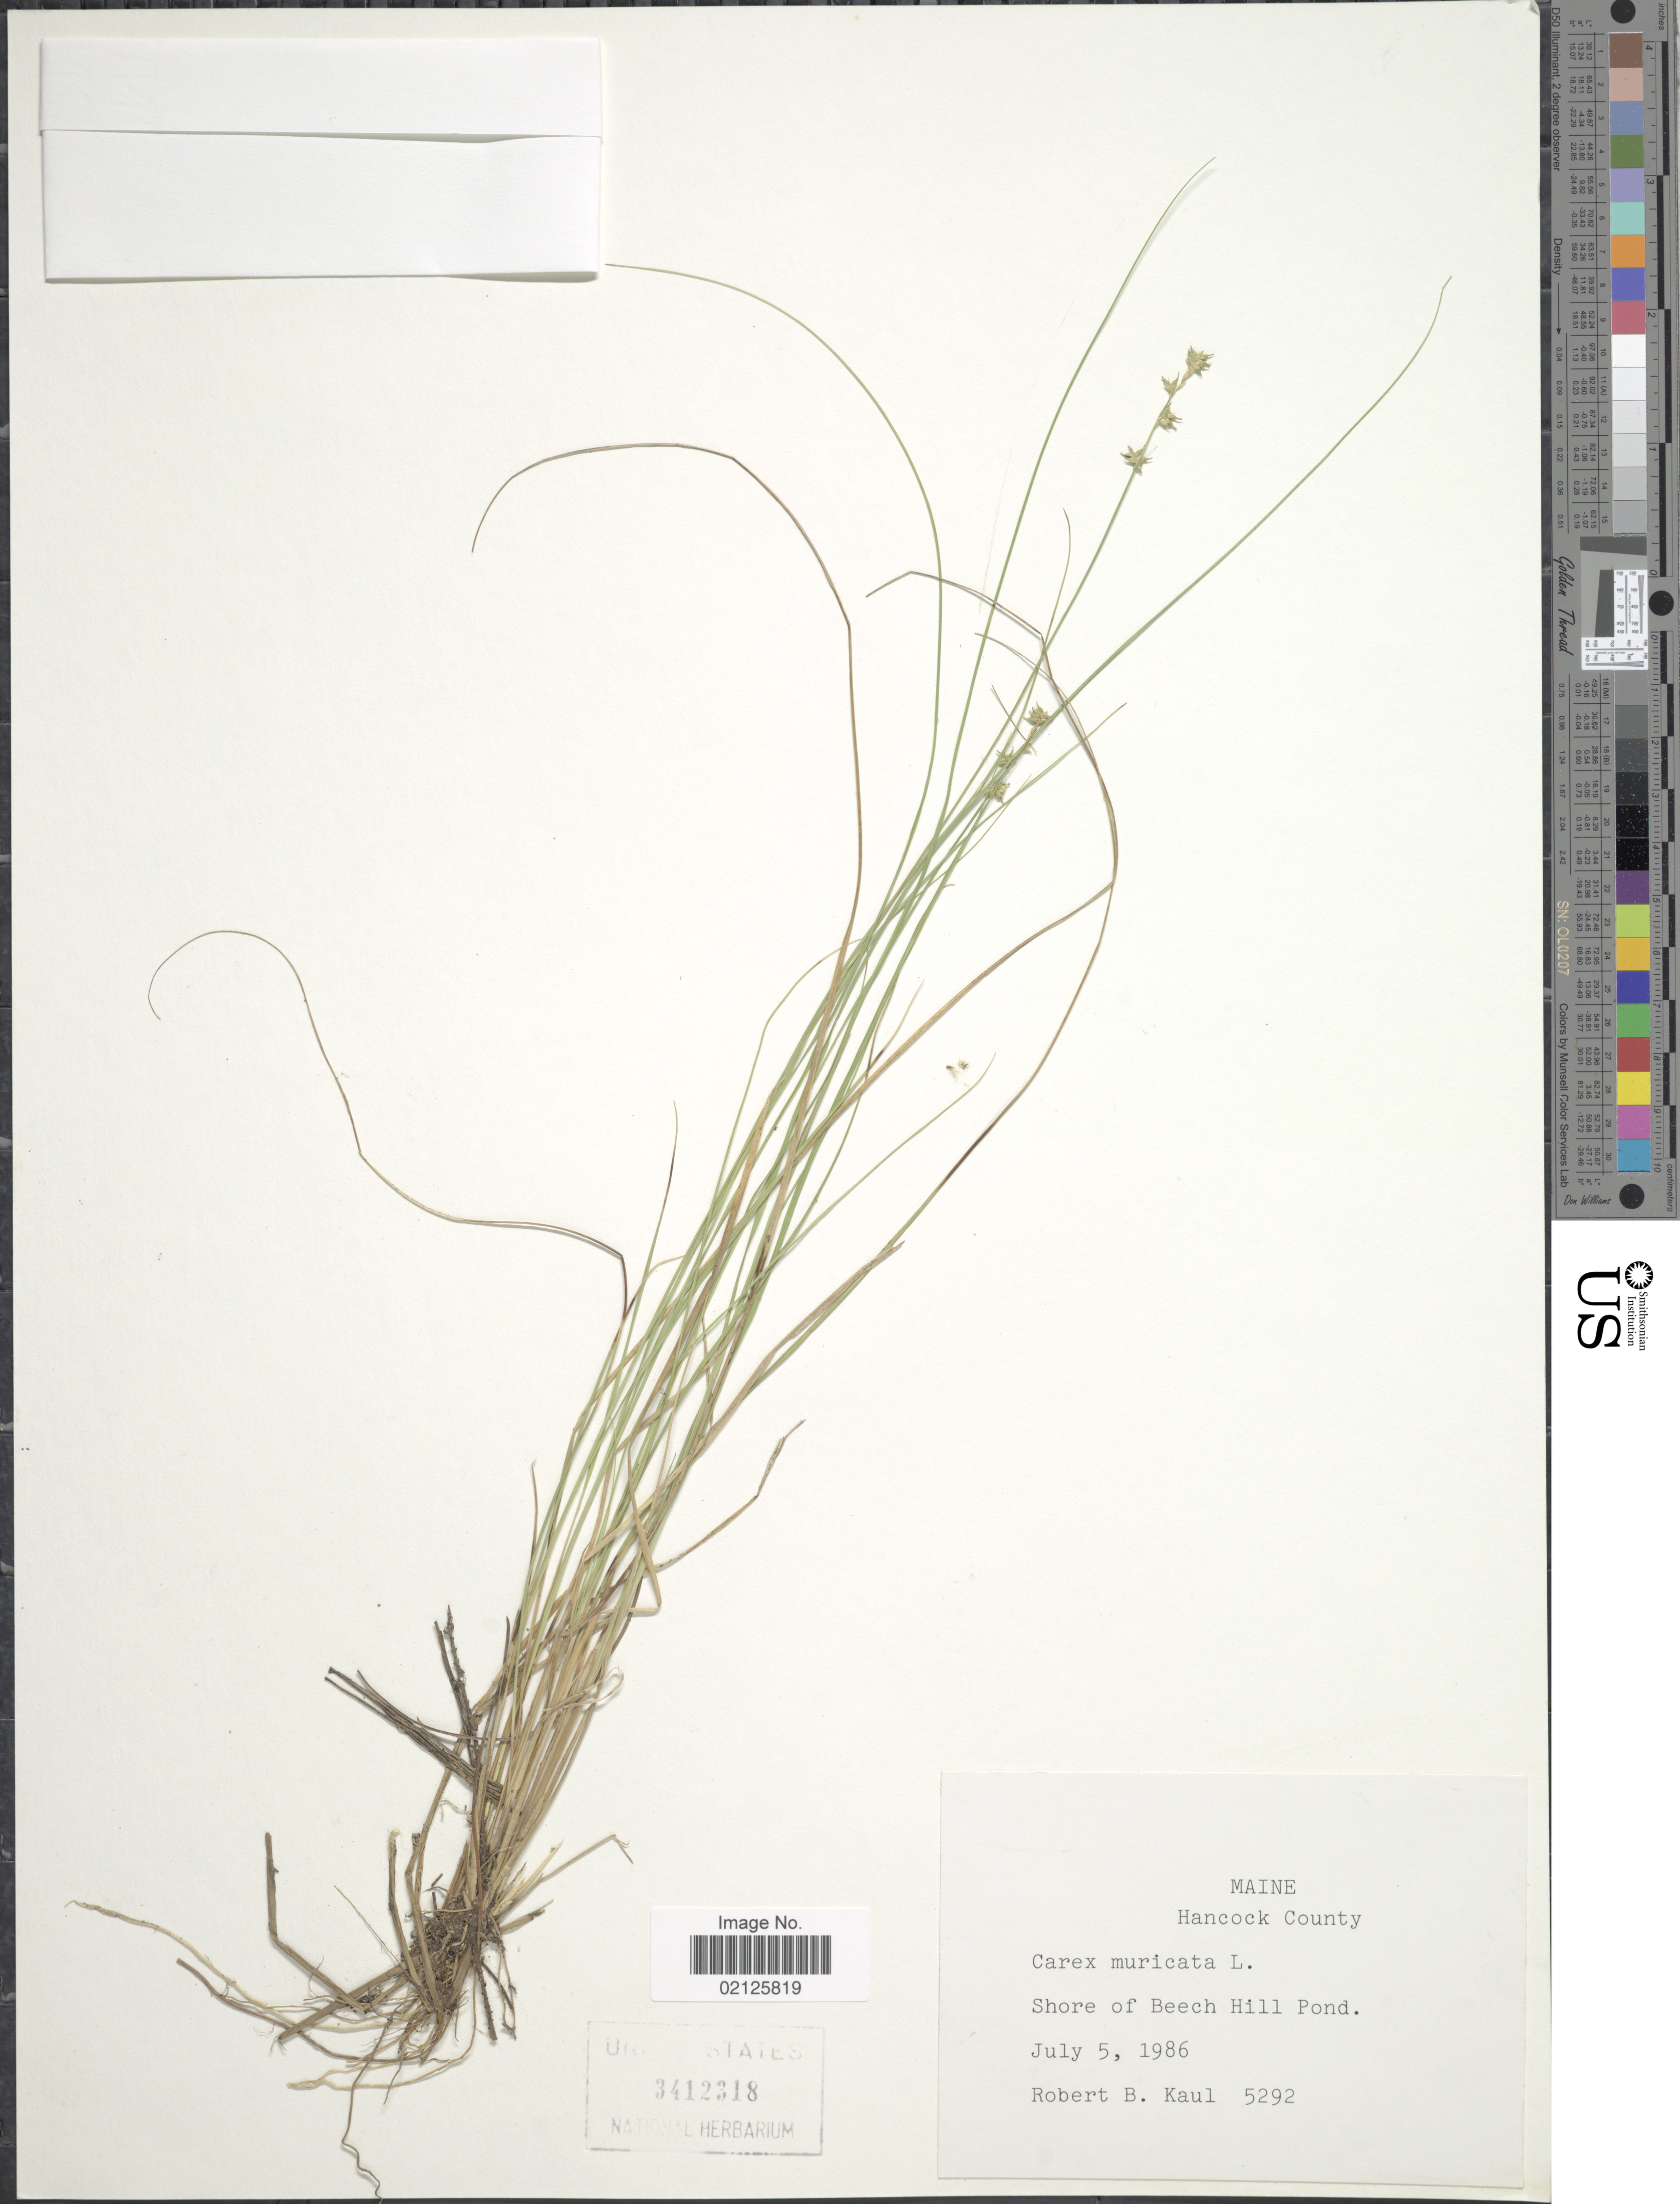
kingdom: Plantae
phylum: Tracheophyta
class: Liliopsida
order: Poales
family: Cyperaceae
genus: Carex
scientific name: Carex muricata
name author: L.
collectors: R. Kaul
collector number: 5292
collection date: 1986-07-05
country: United States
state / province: Maine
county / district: Hancock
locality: Shore of Beech Hill Pond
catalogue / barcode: US 3412318